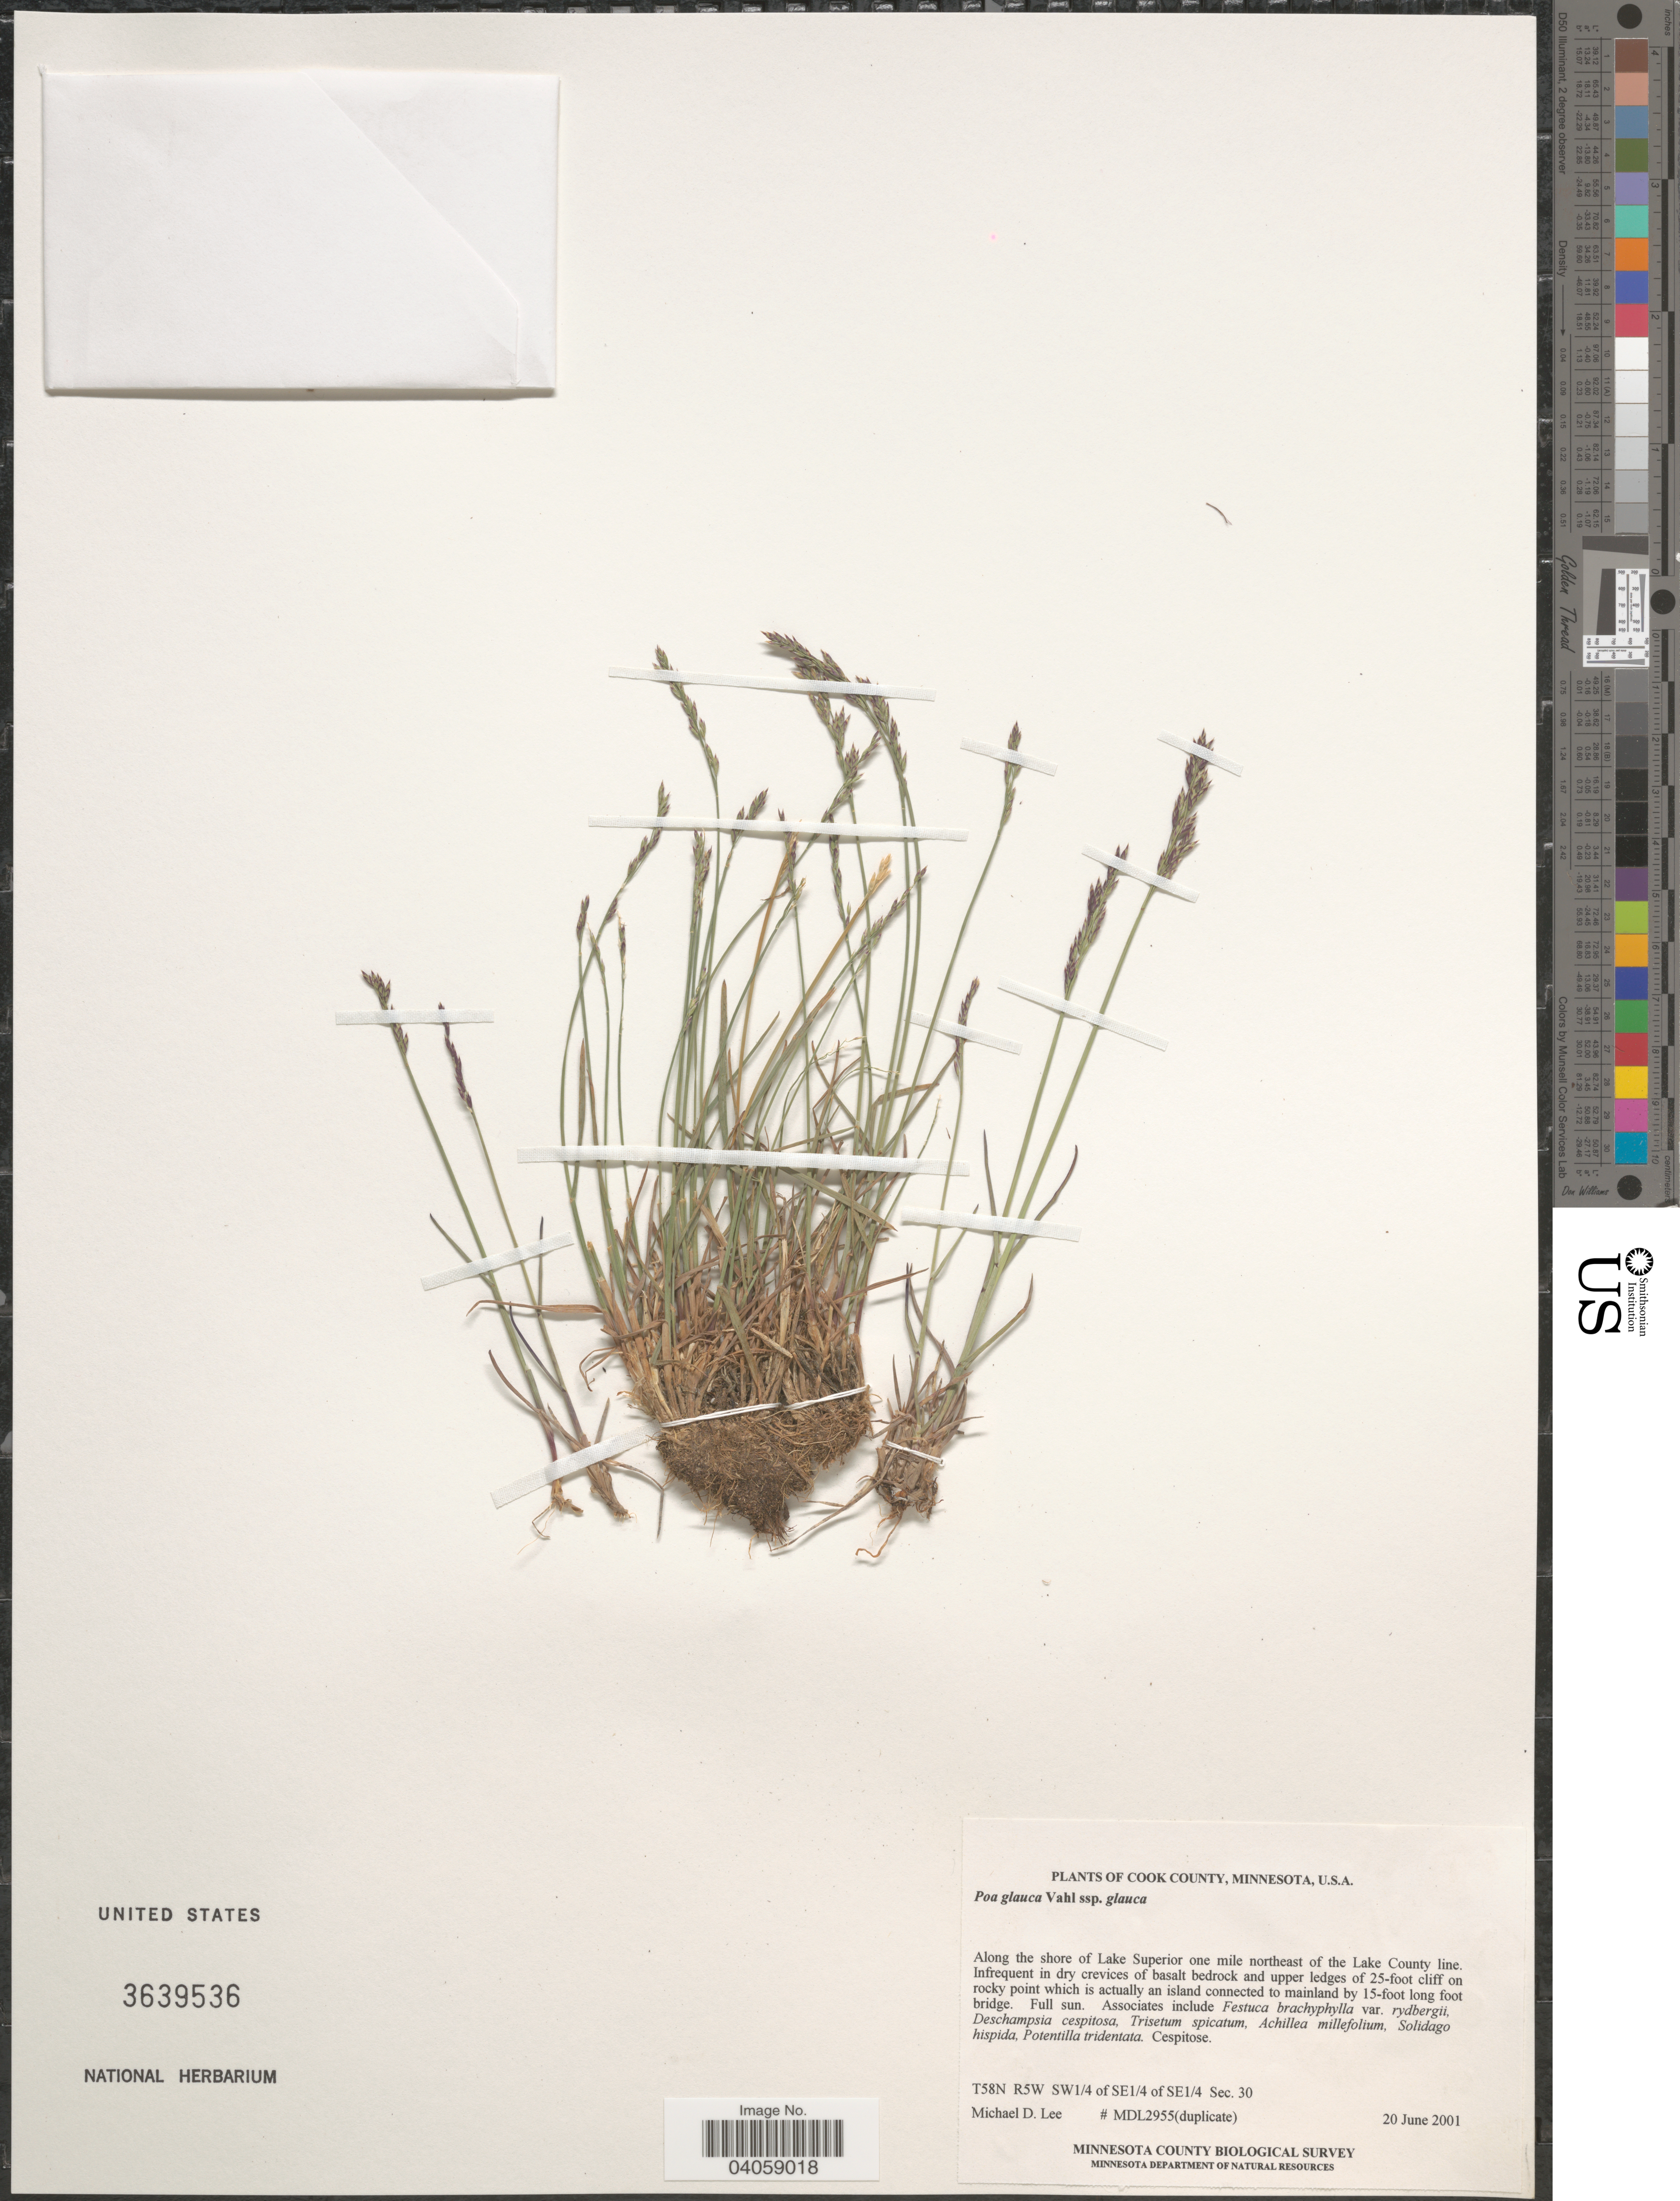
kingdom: Plantae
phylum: Tracheophyta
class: Liliopsida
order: Poales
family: Poaceae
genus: Poa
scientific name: Poa glauca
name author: Vahl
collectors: M. Lee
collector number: MDL2955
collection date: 2001-06-20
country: United States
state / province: Minnesota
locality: Cook County. Along the shore of Lake Superior one mile northeast of the Lake County line. In dry crevices of basalt bedrock and upper ledges of 25-foot cliff on rocky point which is actually an island connected to mainland by 15-foot long foot bridge. T58N R5W SW¼ of SE¼ of SE¼ Sec. 30.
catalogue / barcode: US 3639536